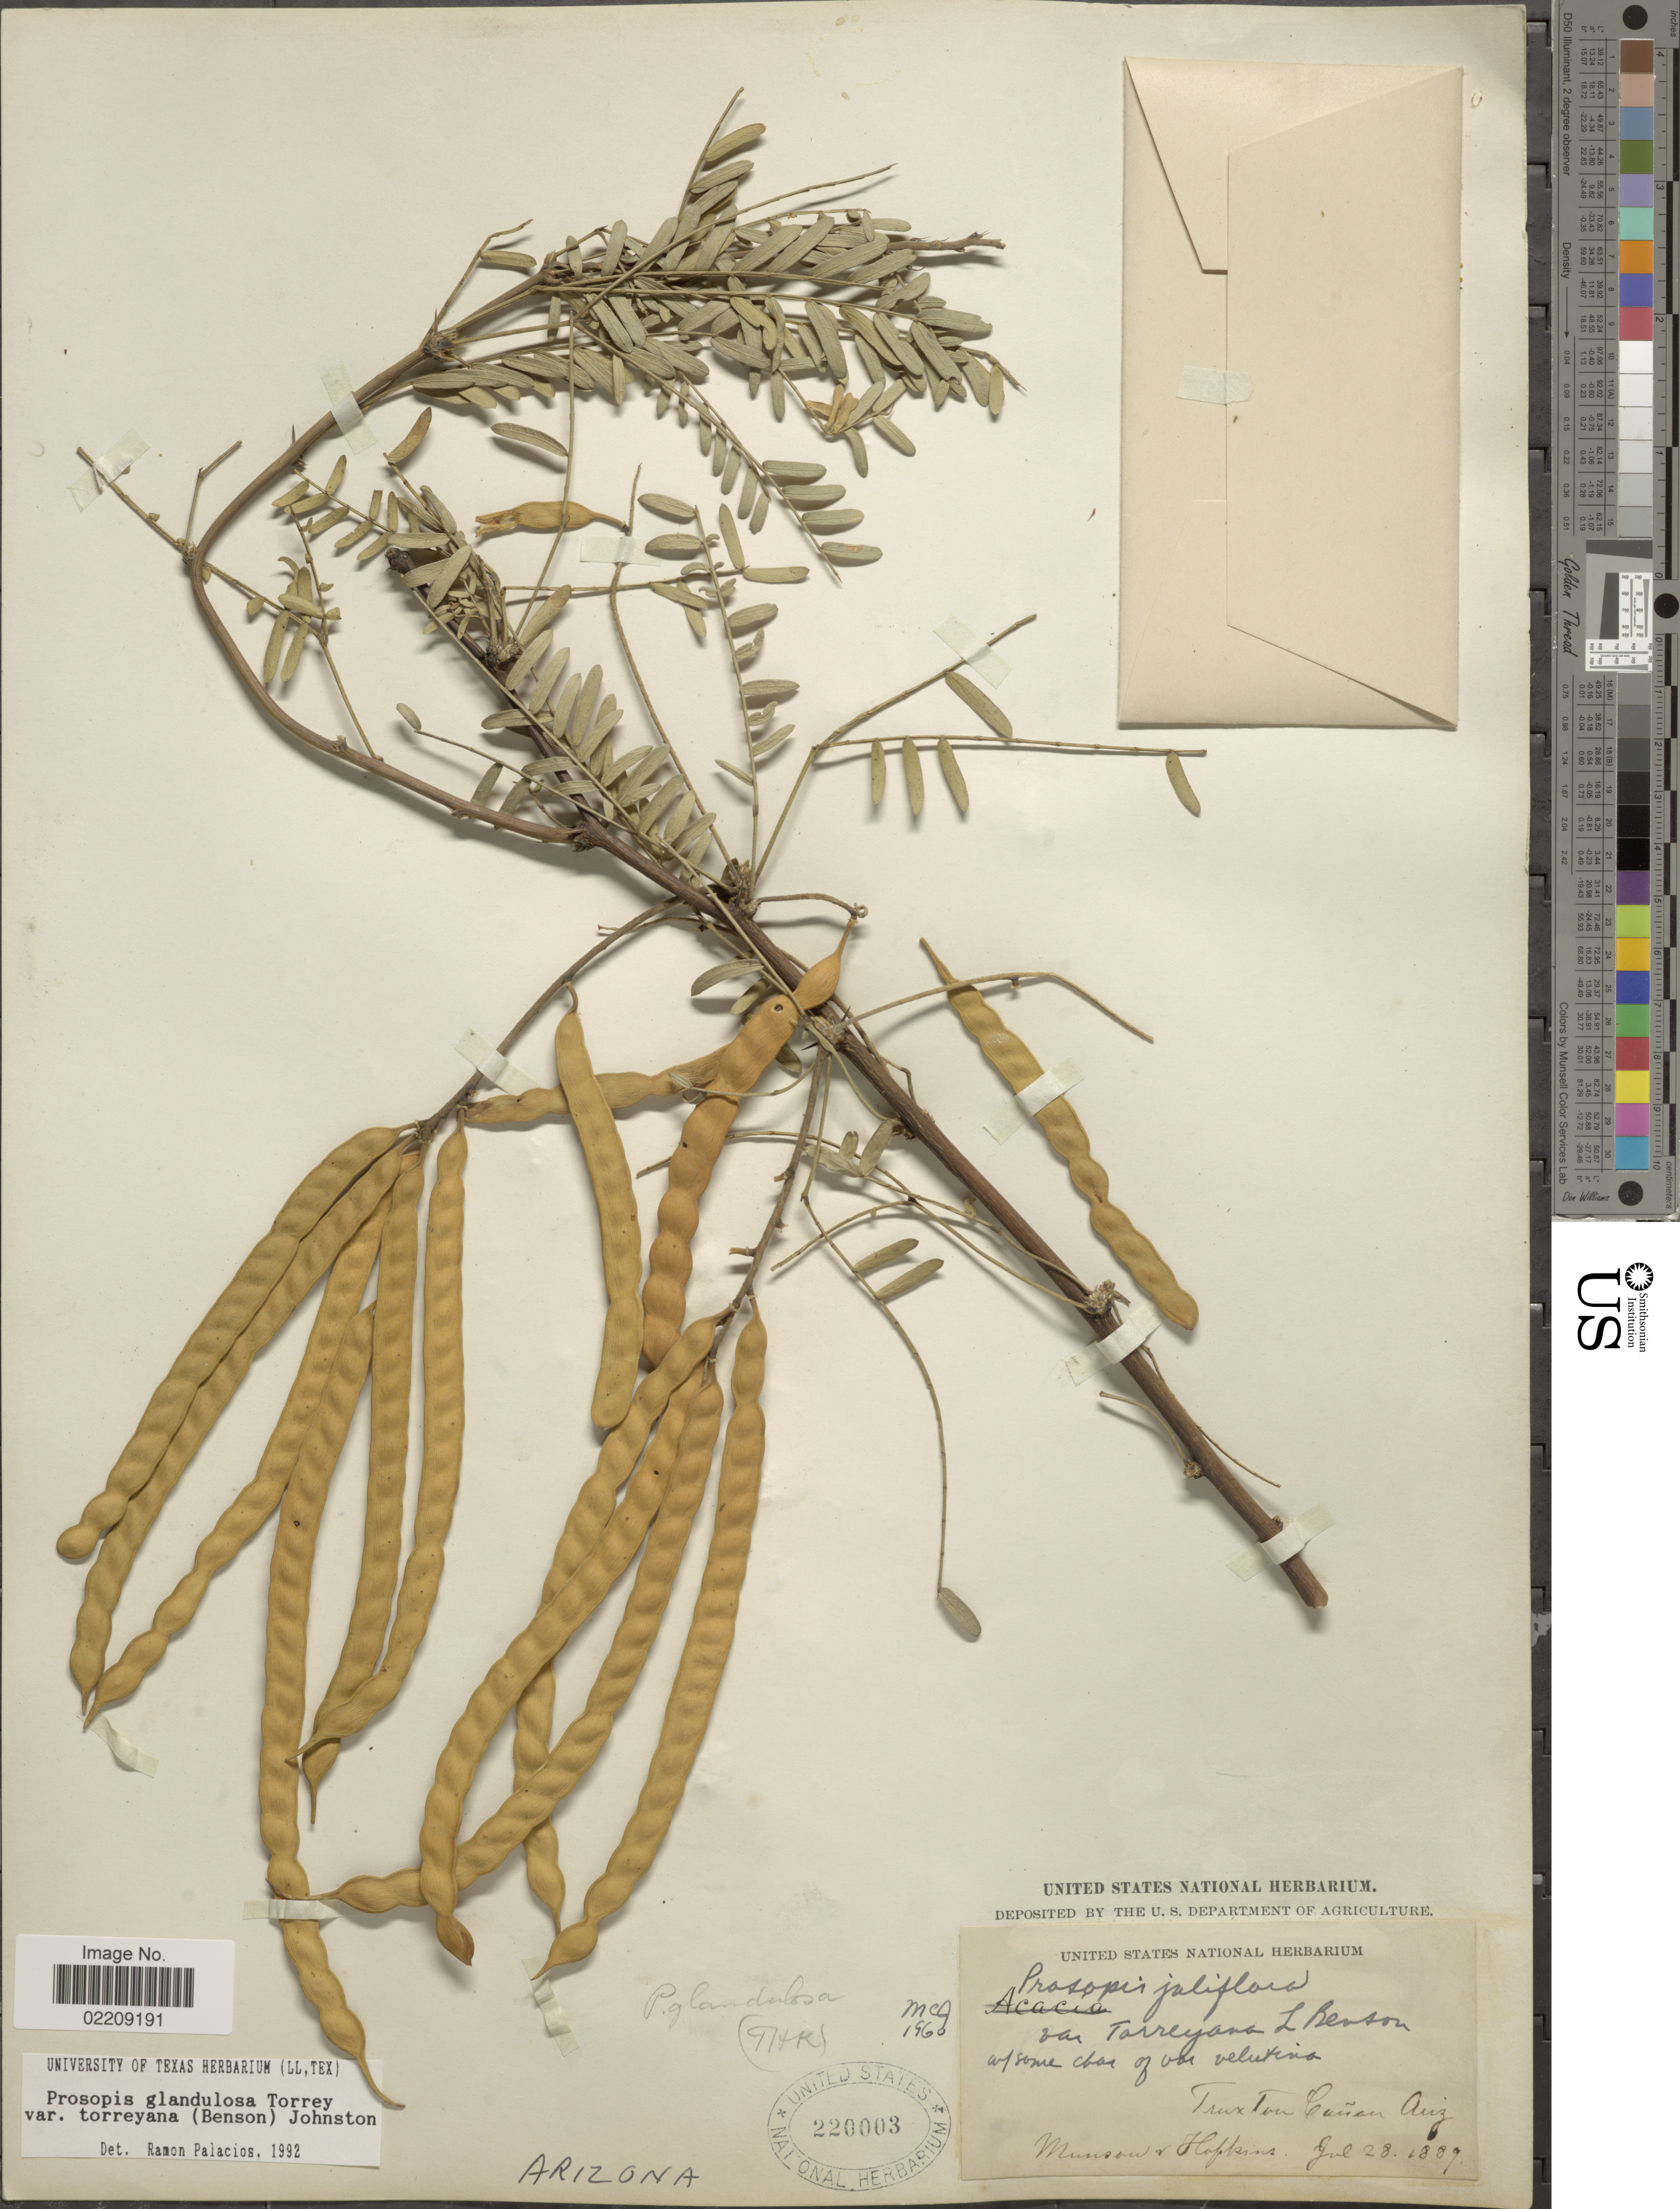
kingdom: Plantae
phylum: Tracheophyta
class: Magnoliopsida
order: Fabales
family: Fabaceae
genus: Neltuma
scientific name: Neltuma glandulosa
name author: (Torr.) Britton & Rose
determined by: Strong, Mark T., (BOT), Smithsonian Institution - National Museum of Natural History (UNITED STATES)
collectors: -. Munson & -- Hopkins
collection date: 1889-07-28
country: United States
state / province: Arizona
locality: Truxton Cañon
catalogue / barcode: US 220003